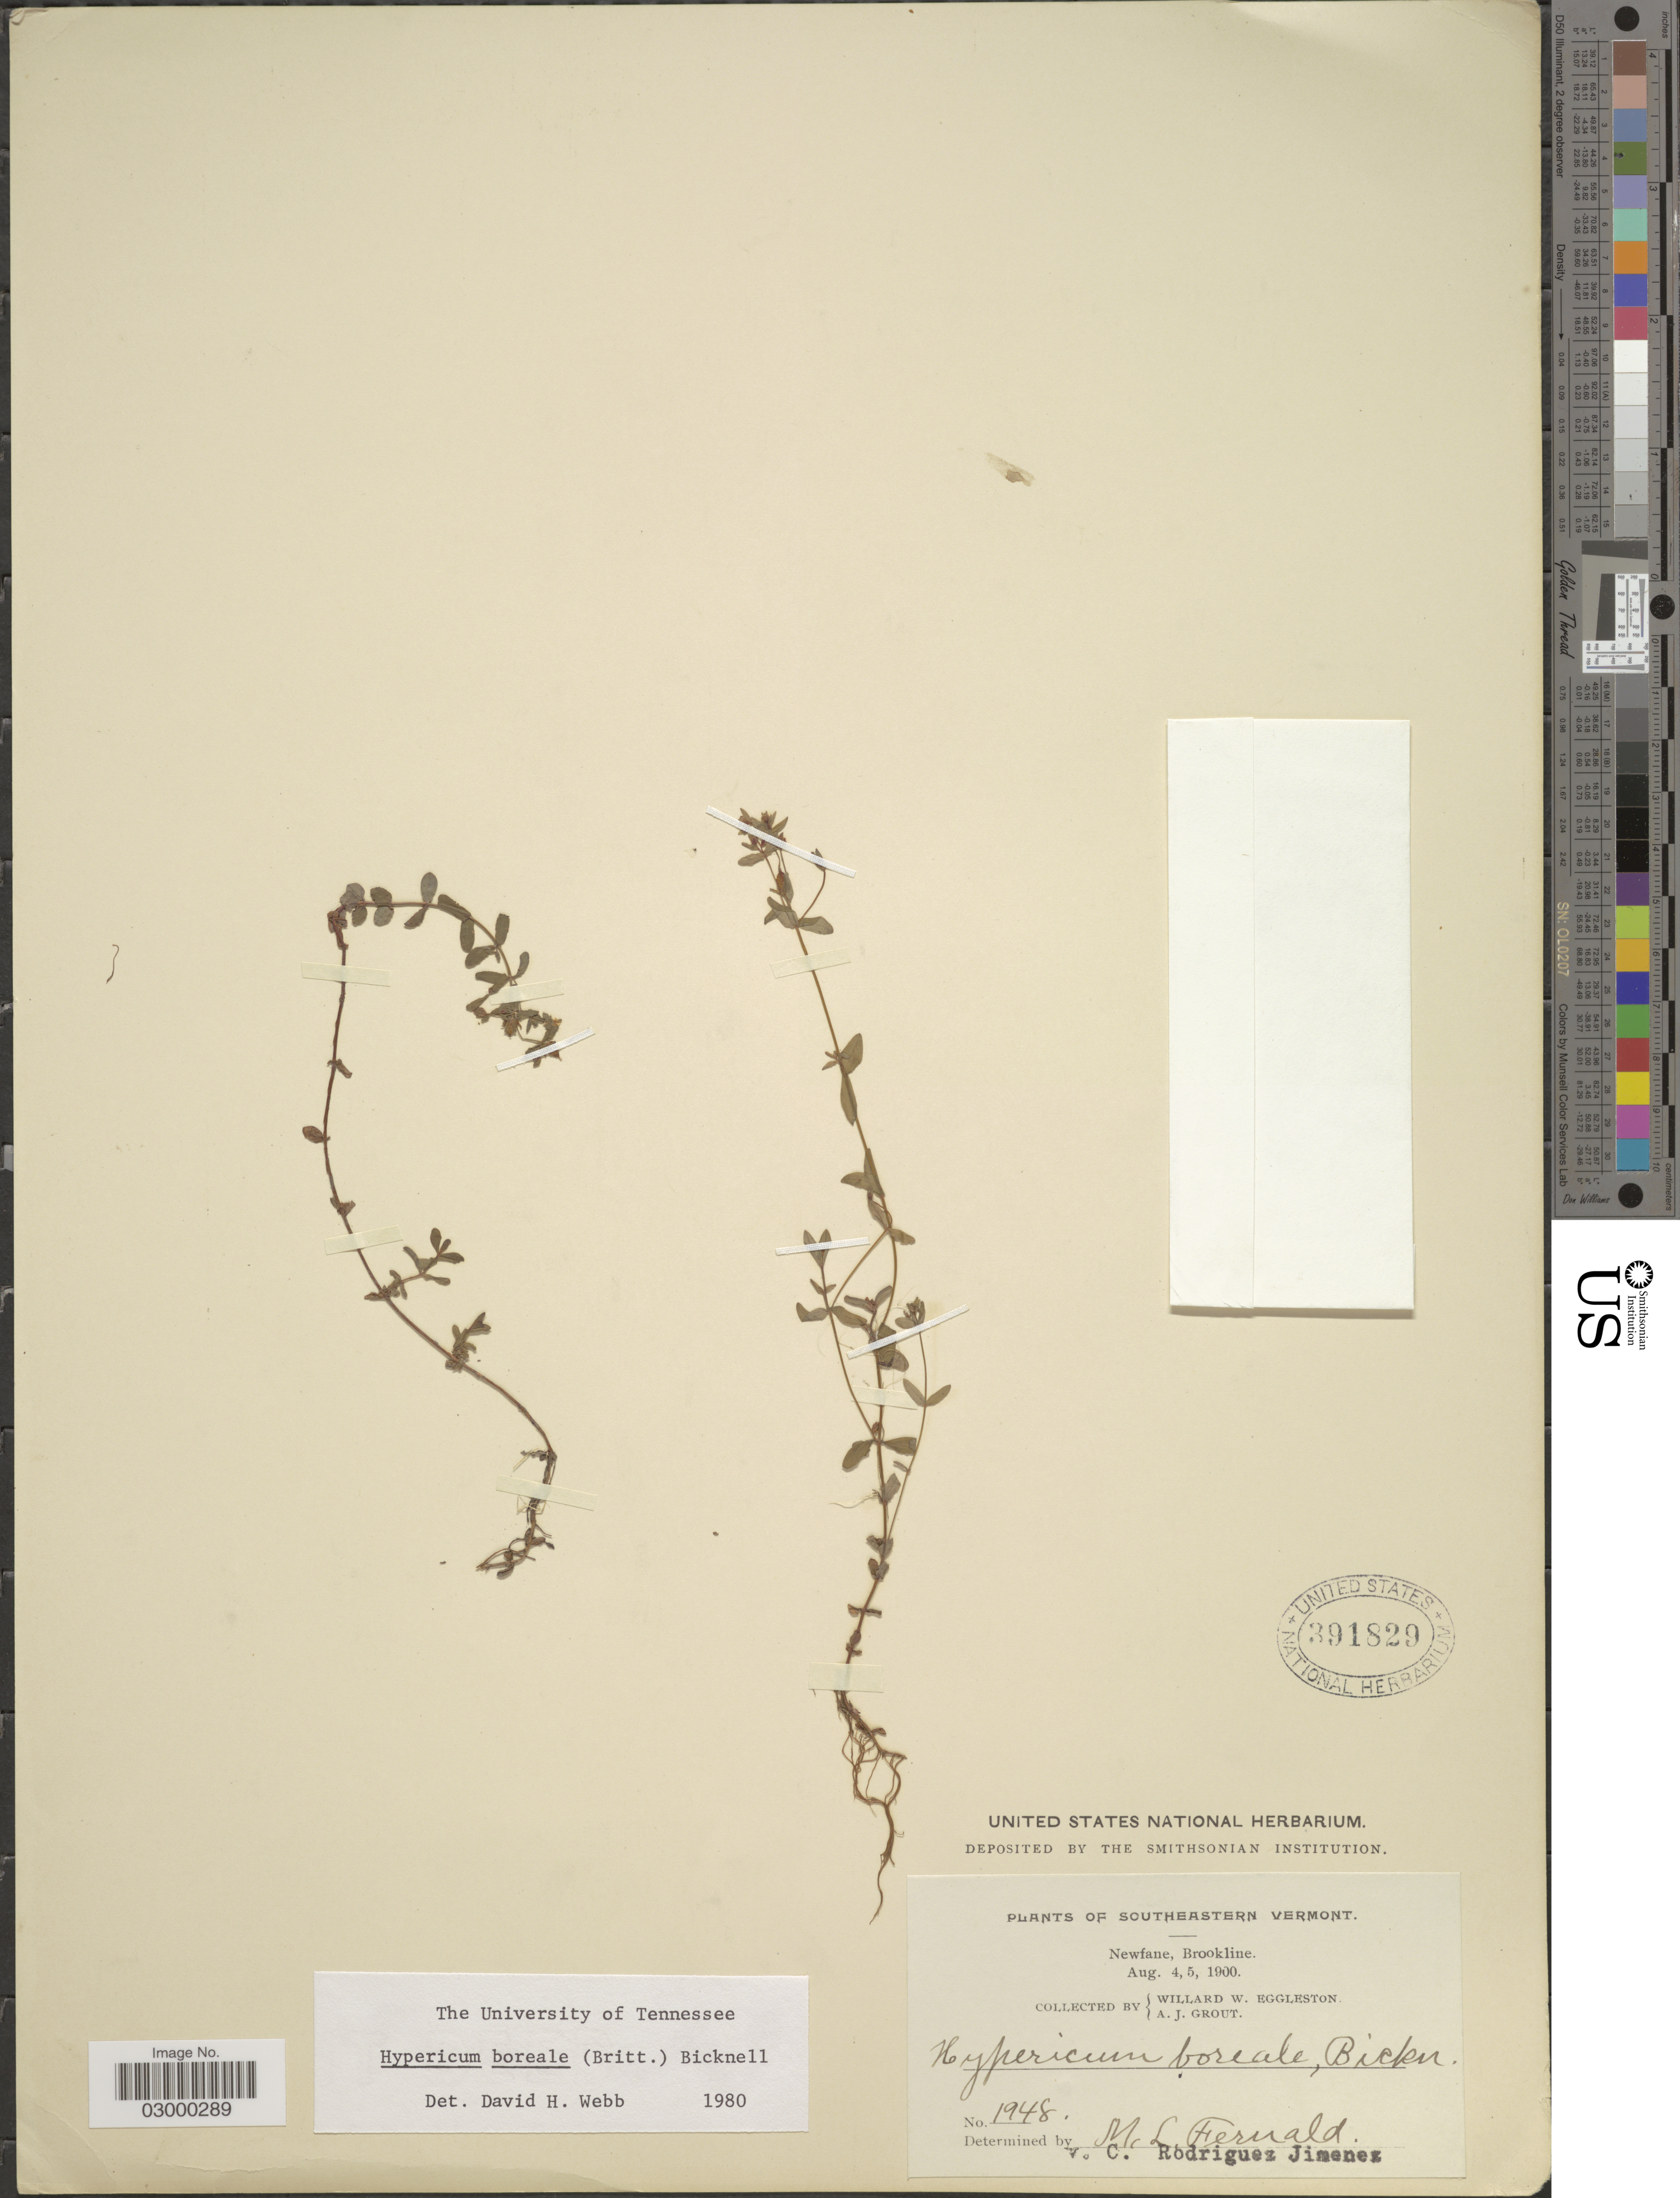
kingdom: Plantae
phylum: Tracheophyta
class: Magnoliopsida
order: Malpighiales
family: Hypericaceae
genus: Hypericum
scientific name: Hypericum boreale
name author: (Britton) E.P. Bicknell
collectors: W. W. Eggleston & A. J. Grout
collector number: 1948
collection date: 1900-08-04/1900-08-05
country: United States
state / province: Vermont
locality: Southeastern Vermont, Newfane, Brookline.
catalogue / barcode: US 391829